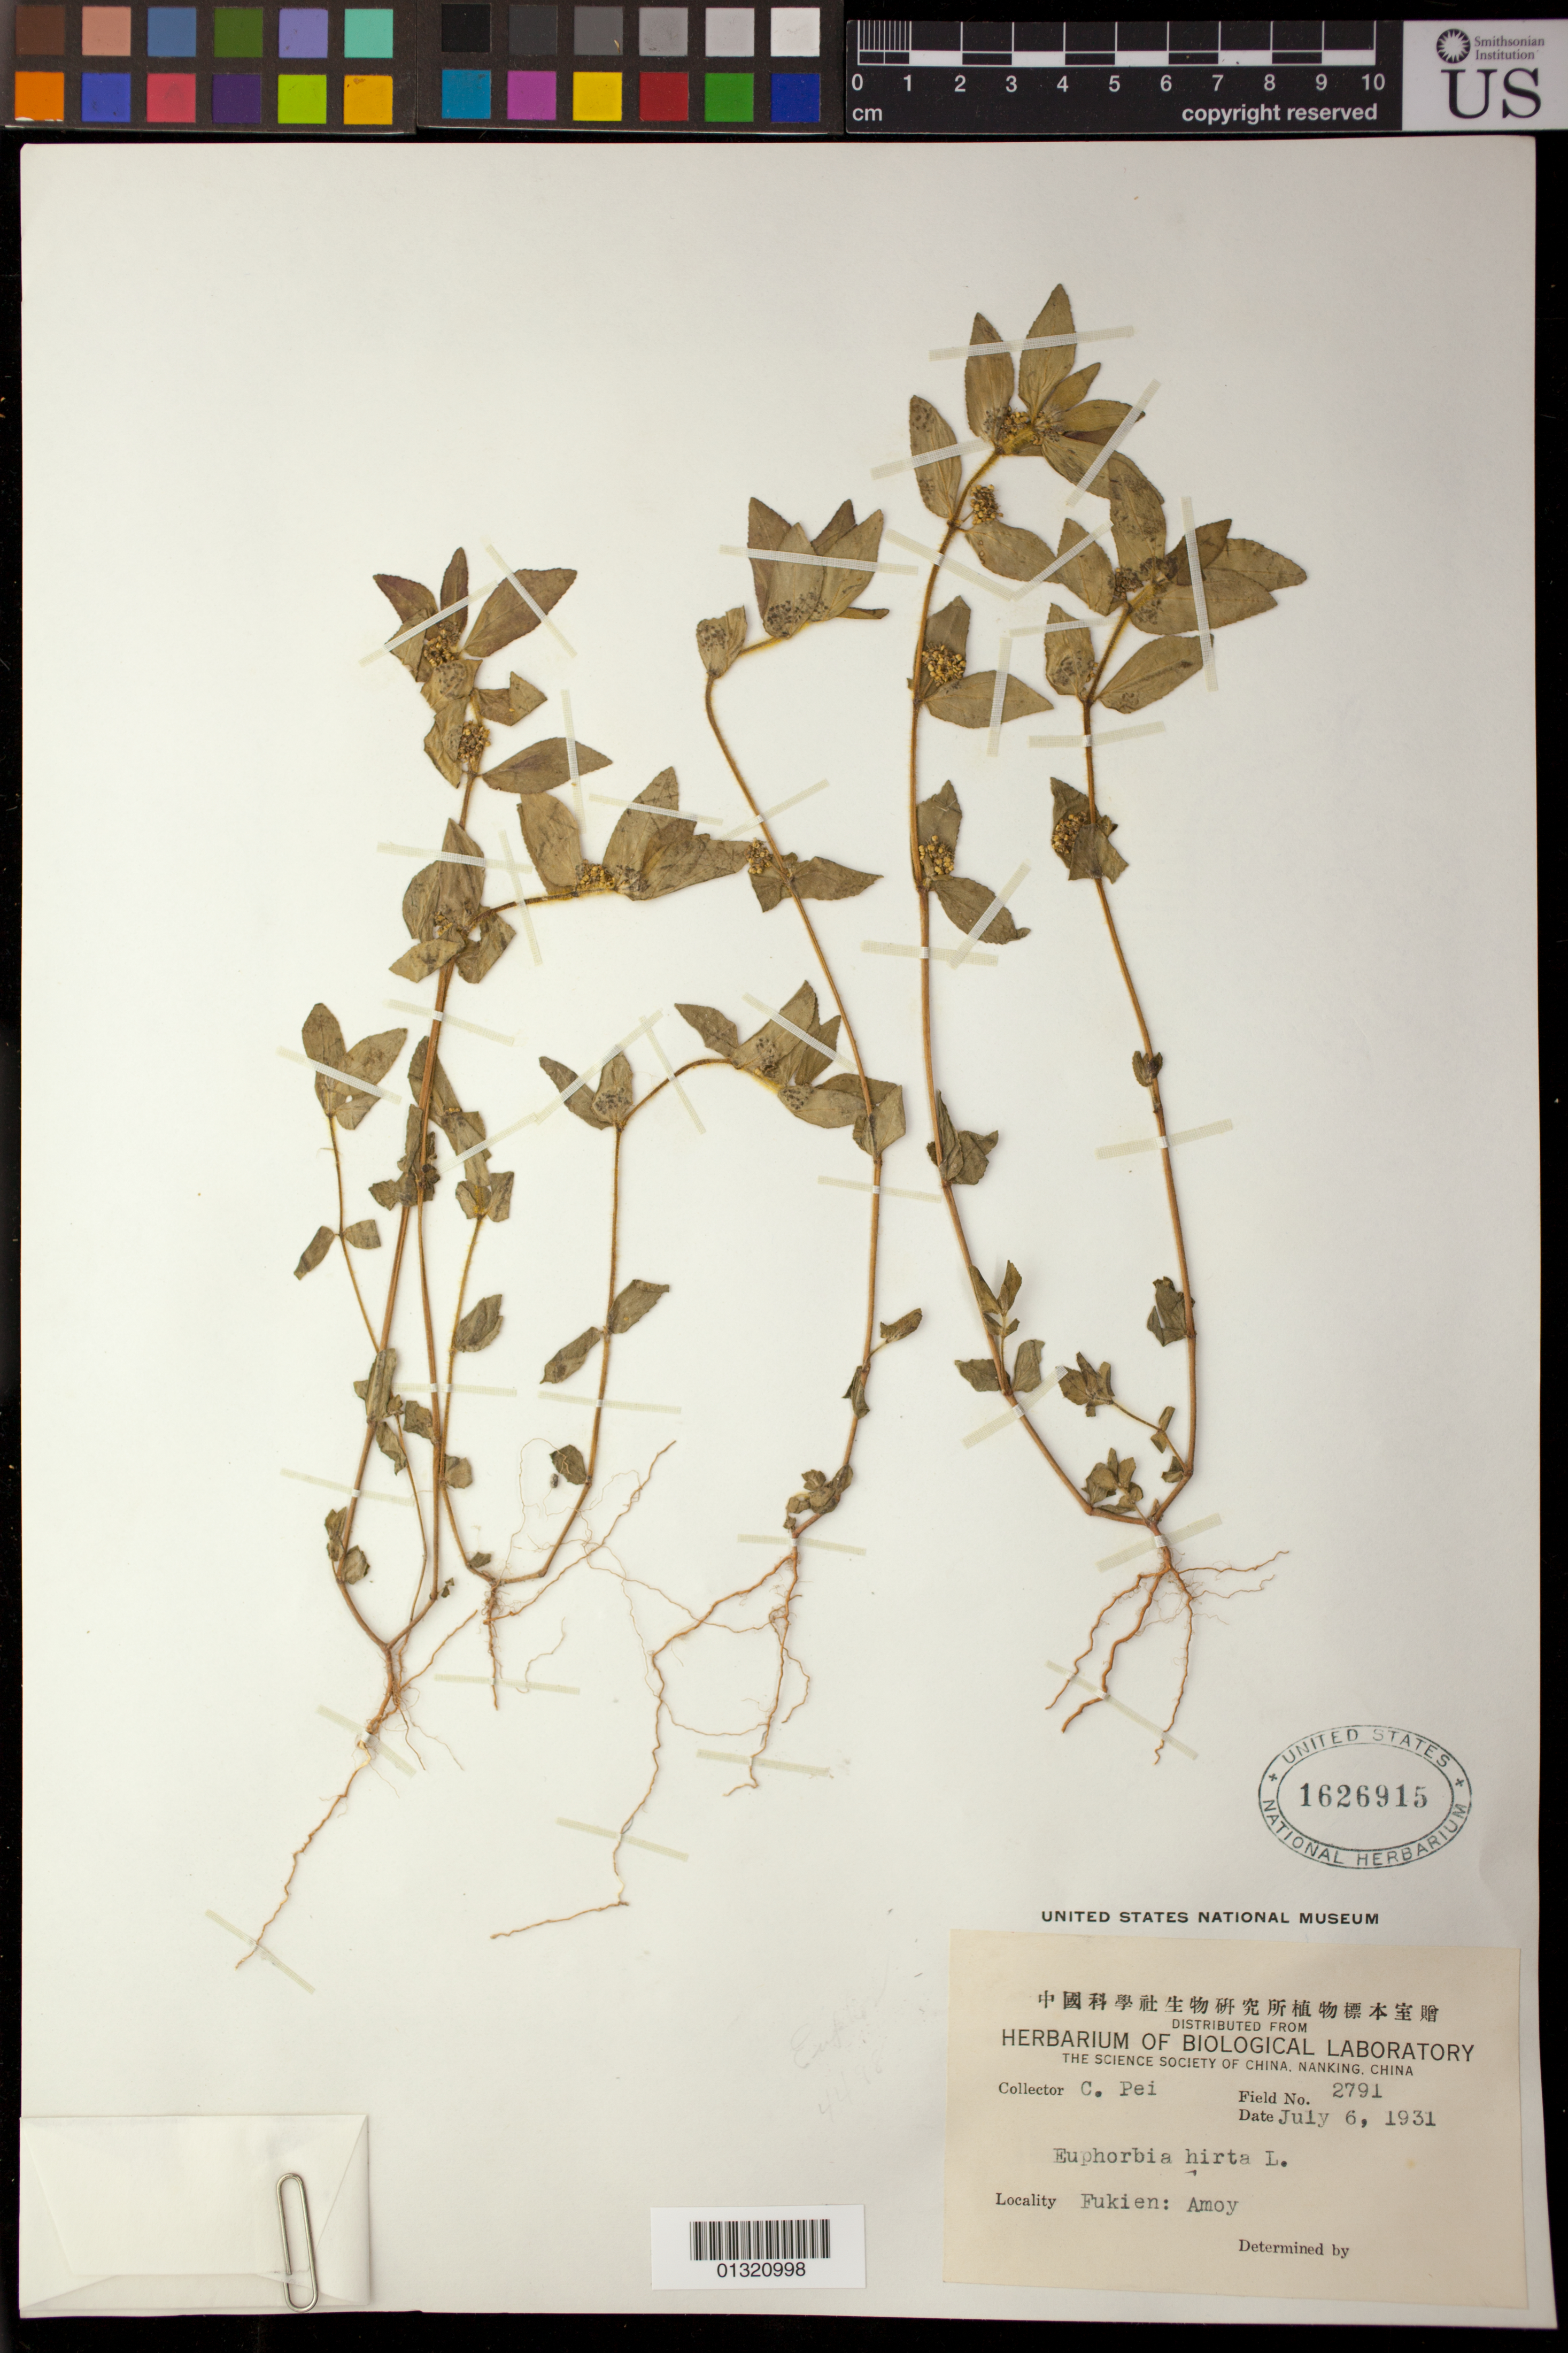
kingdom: Plantae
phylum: Tracheophyta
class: Magnoliopsida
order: Malpighiales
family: Euphorbiaceae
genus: Euphorbia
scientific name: Euphorbia hirta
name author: L.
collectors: C. Pei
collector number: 2791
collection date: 1931-07-06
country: China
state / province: Fujian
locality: Fukian: Amoy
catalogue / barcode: US 1626915